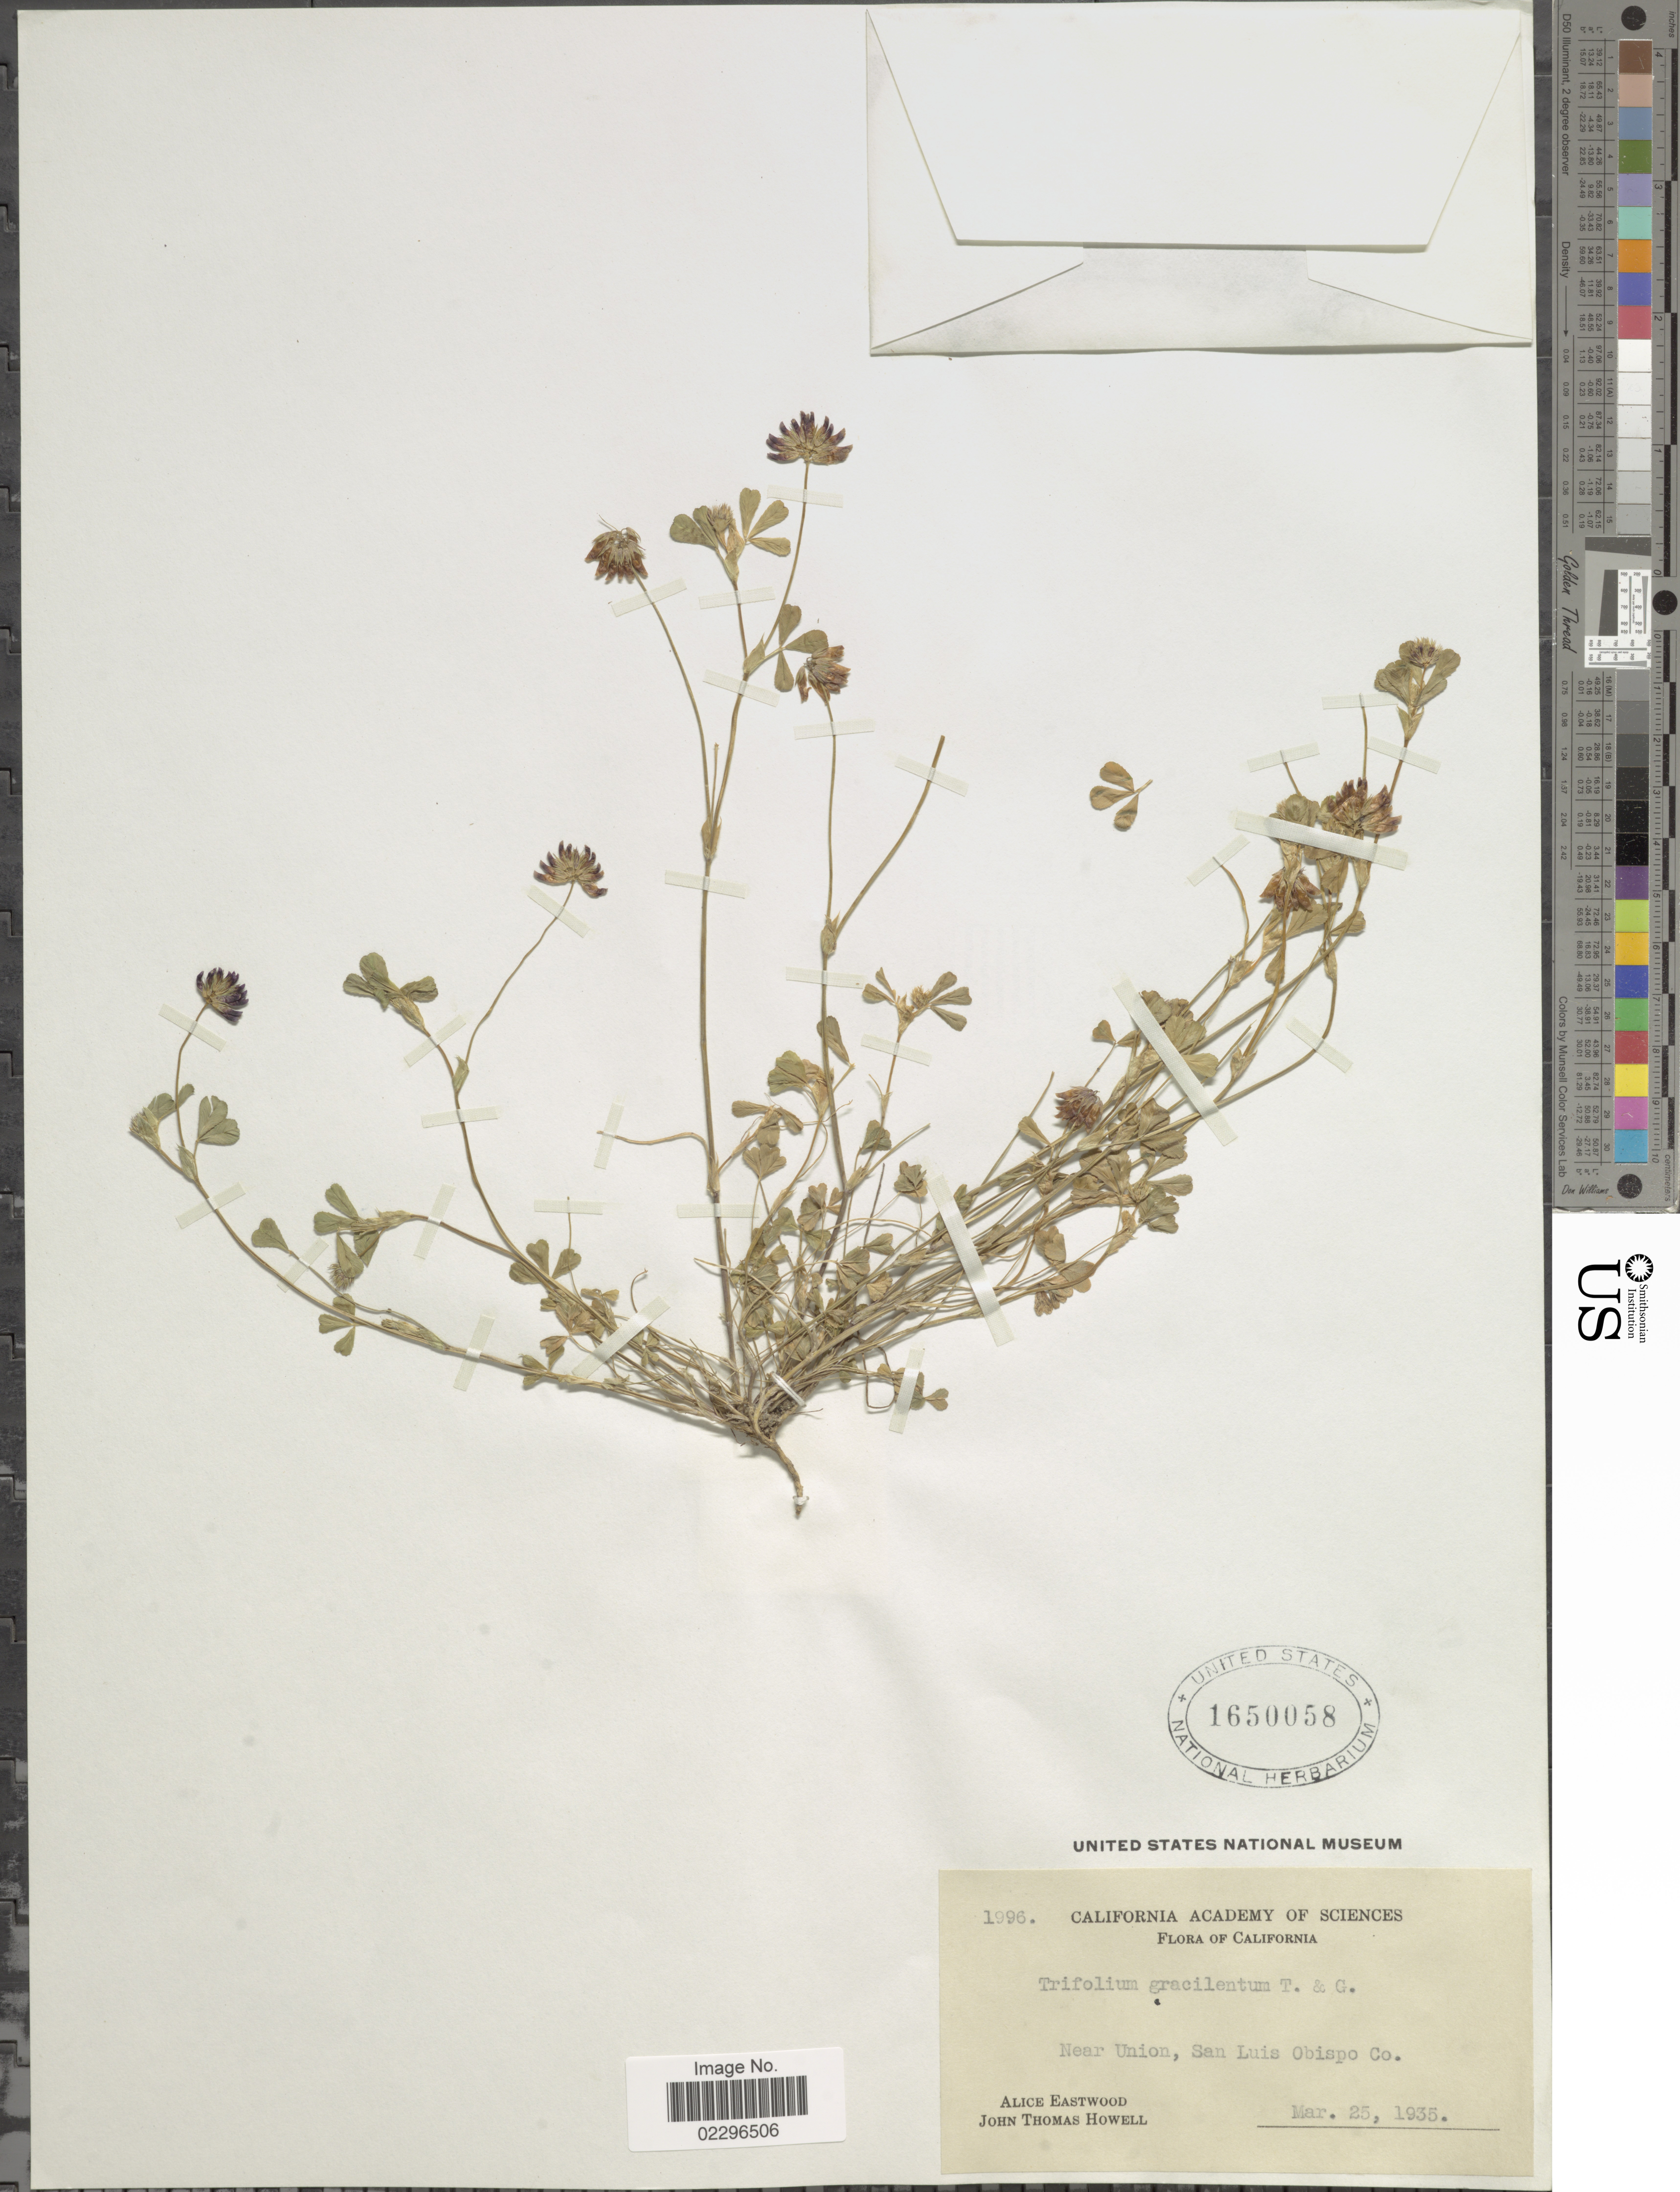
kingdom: Plantae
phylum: Tracheophyta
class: Magnoliopsida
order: Fabales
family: Fabaceae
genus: Trifolium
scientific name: Trifolium gracilentum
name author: Torr. & A. Gray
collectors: A. Eastwood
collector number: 1996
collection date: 1935-03-25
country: United States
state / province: California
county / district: San Luis Obispo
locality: Near Union, San Luis Obispo Co.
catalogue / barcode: US 1650058